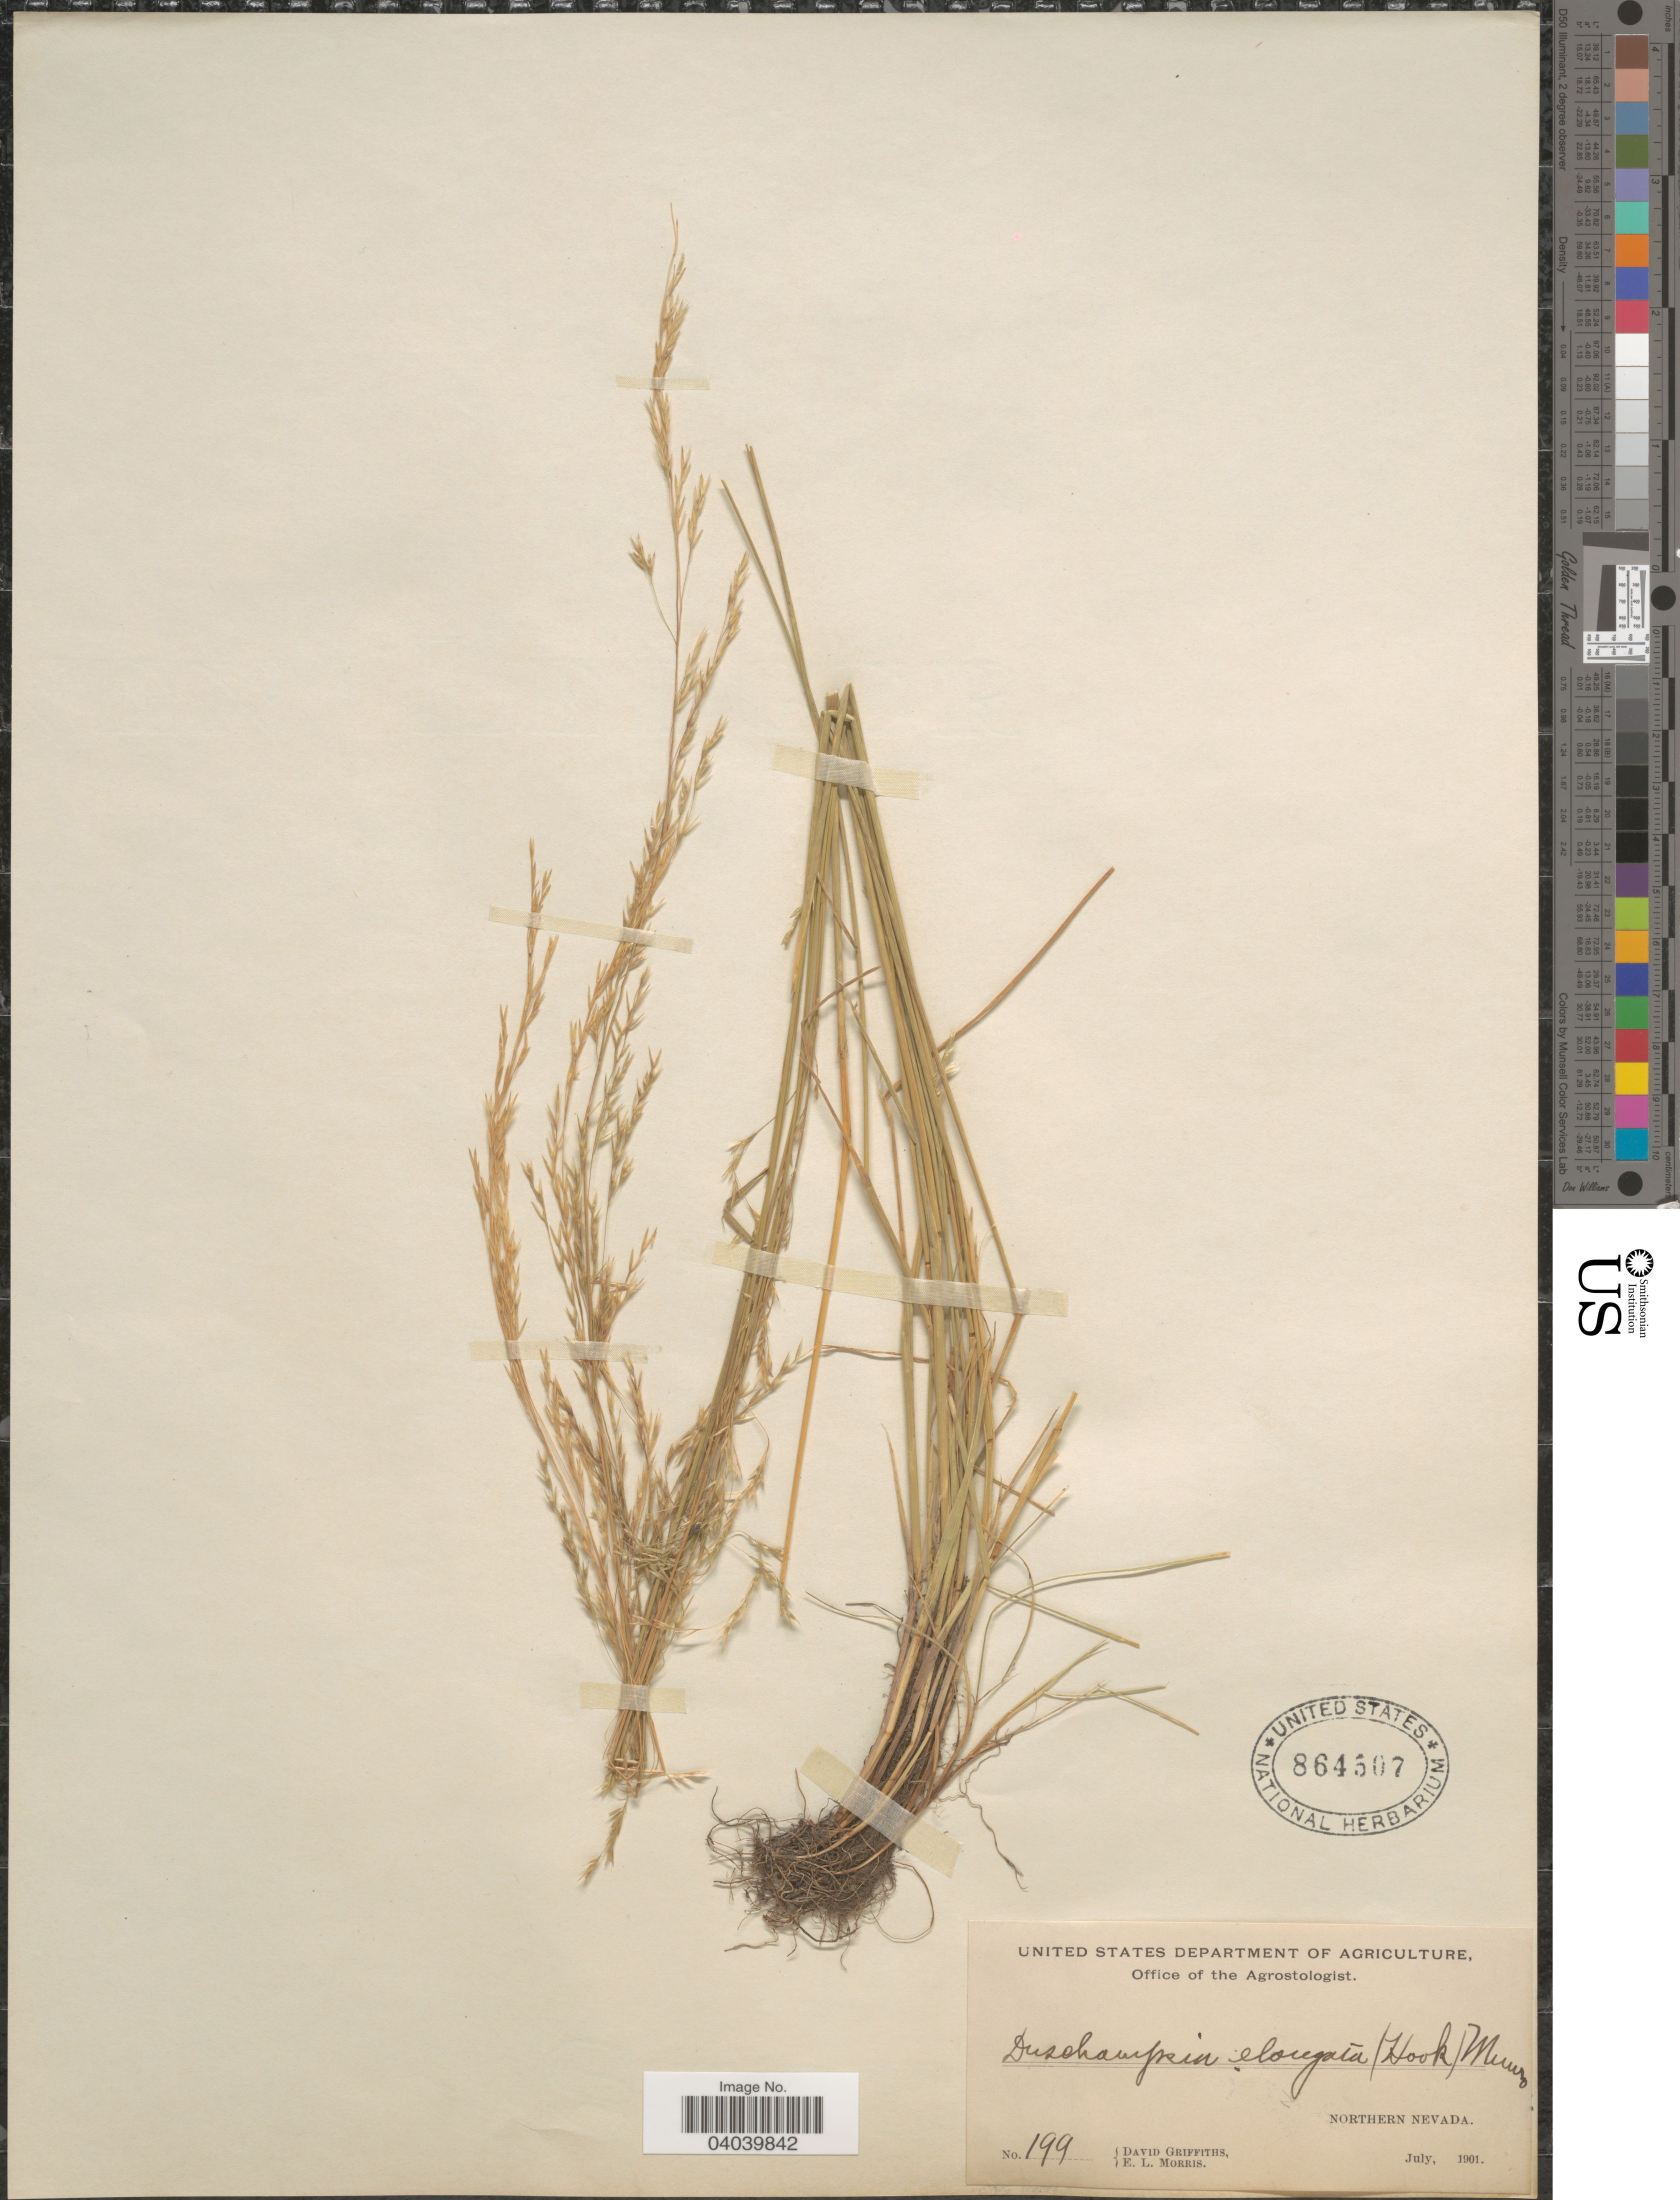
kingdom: Plantae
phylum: Tracheophyta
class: Liliopsida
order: Poales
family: Poaceae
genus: Deschampsia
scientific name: Deschampsia elongata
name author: (Hook.) Munro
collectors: D. Griffiths & E. Morris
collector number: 199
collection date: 1901-07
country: United States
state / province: Nevada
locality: Northern Nevada.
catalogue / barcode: US 864507